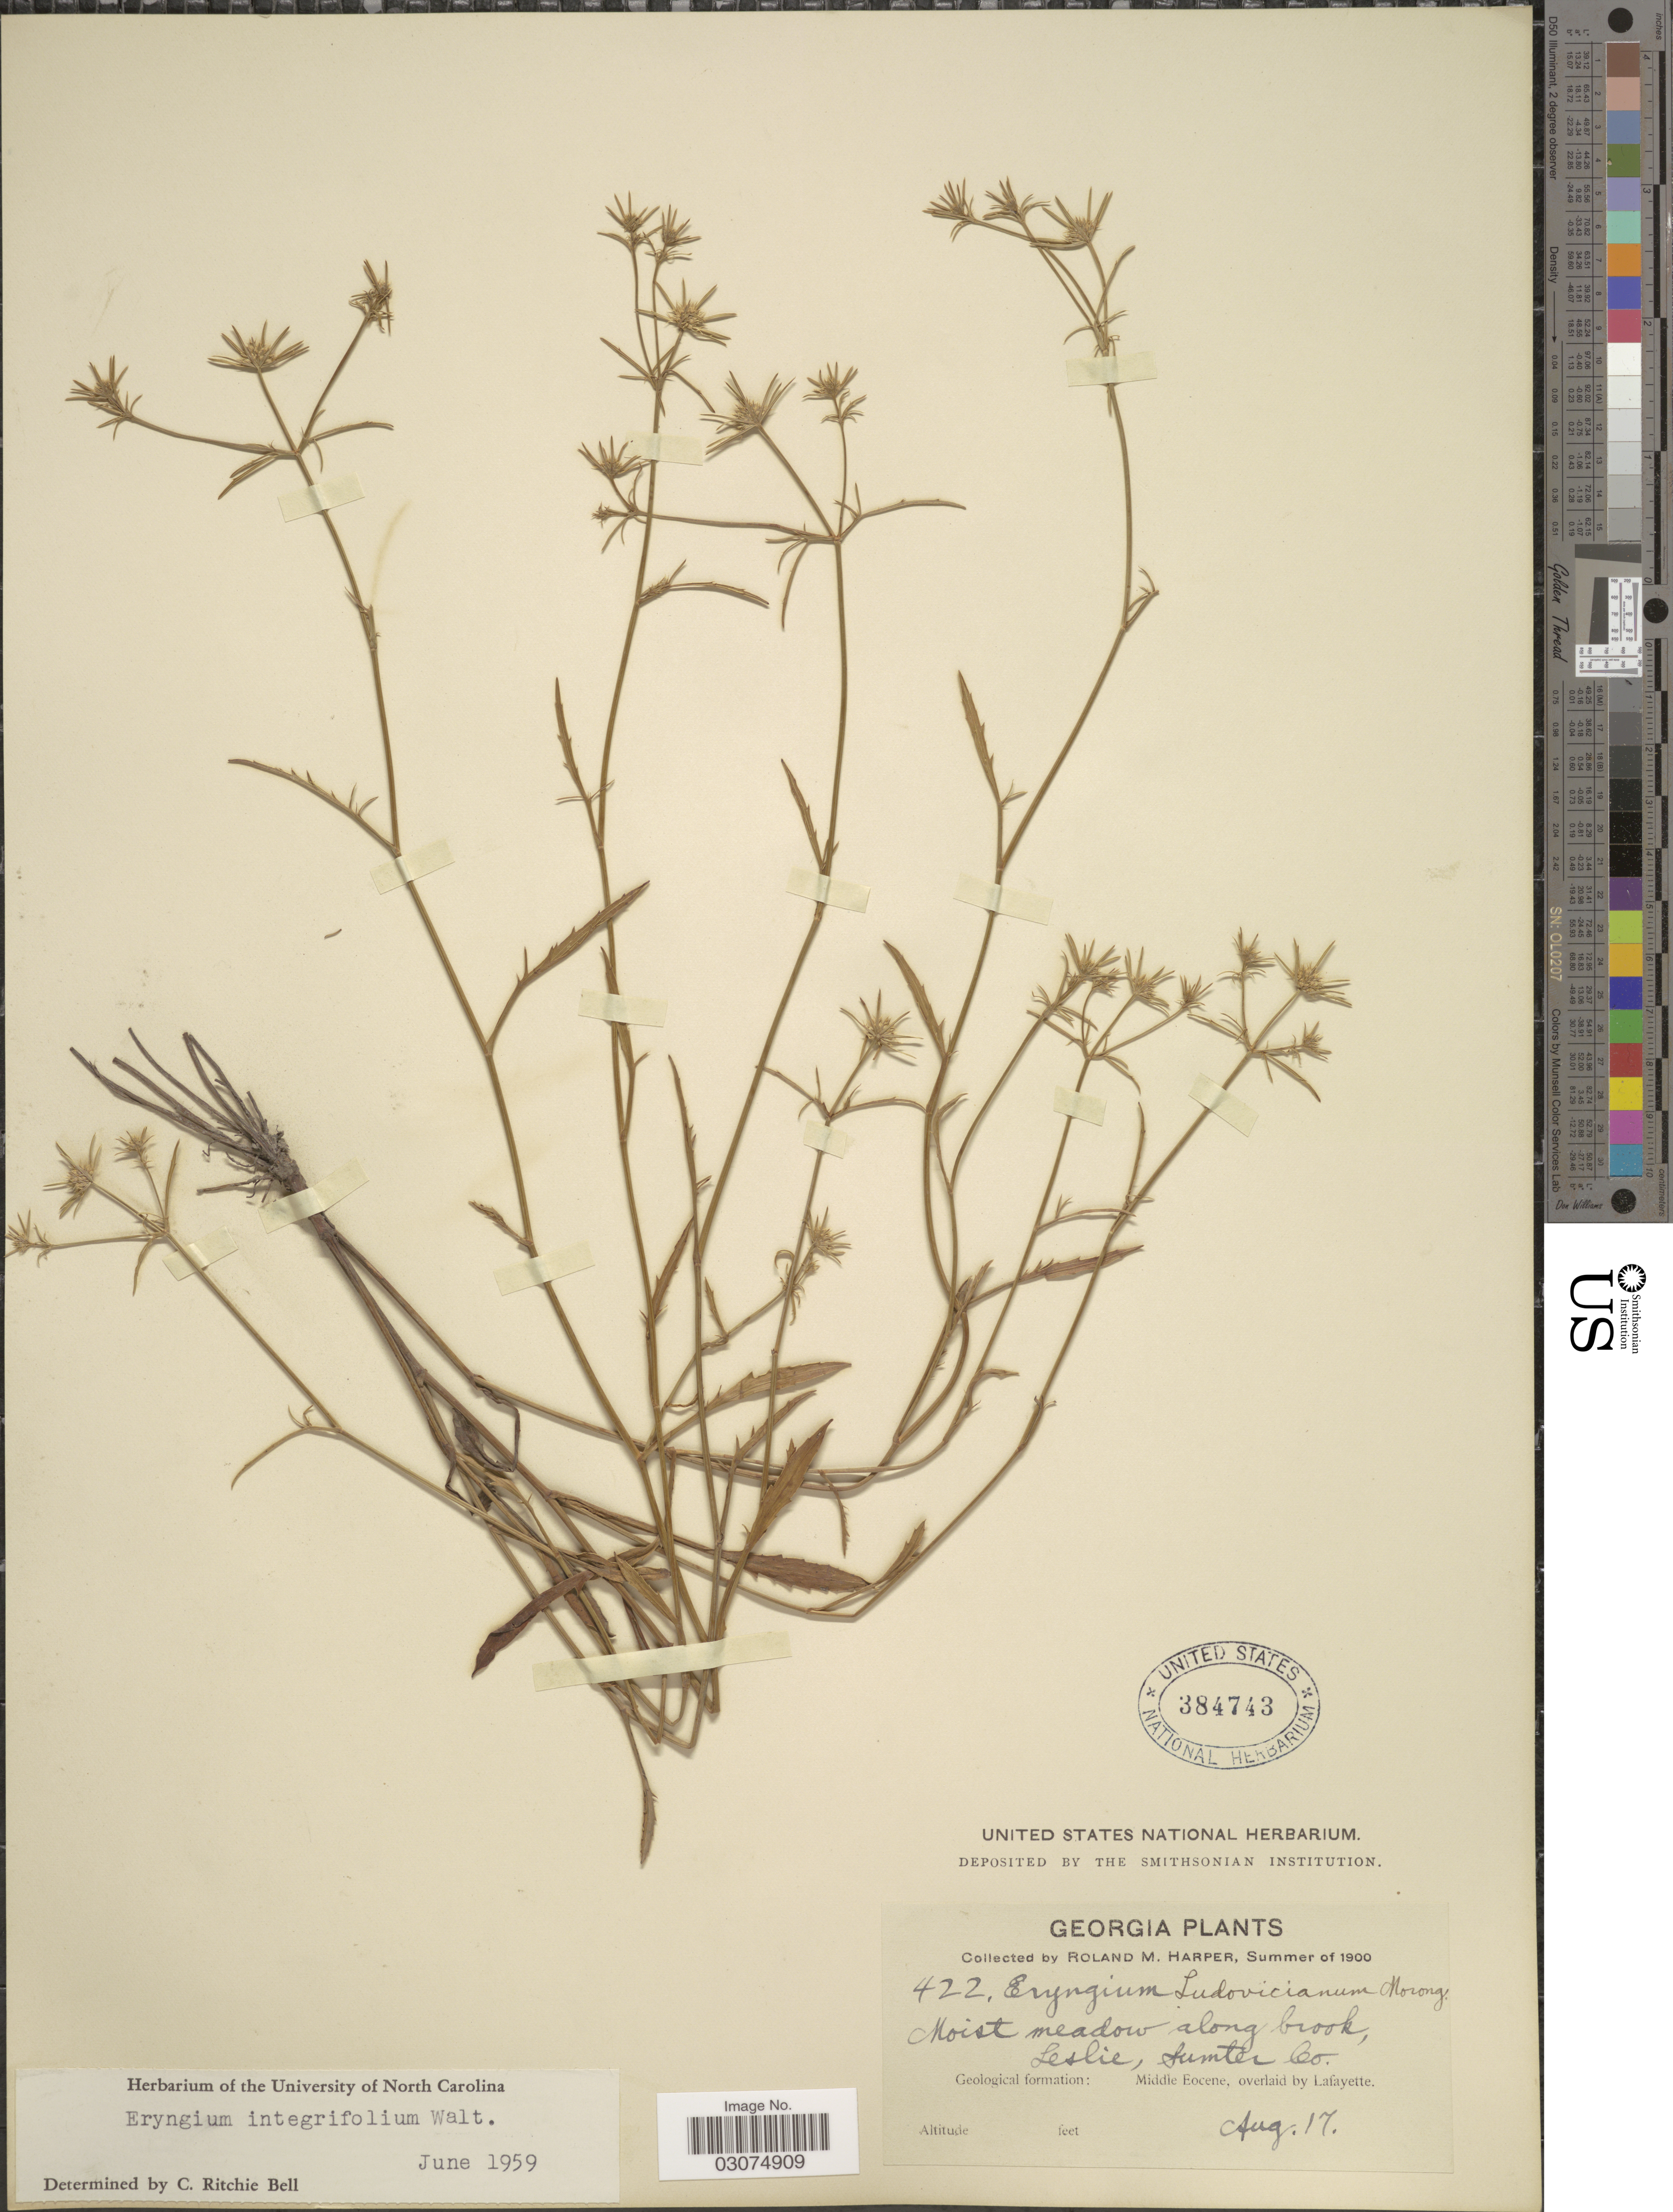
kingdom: Plantae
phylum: Tracheophyta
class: Magnoliopsida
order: Apiales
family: Apiaceae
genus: Eryngium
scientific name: Eryngium integrifolium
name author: Walter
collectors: R. M. Harper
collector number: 422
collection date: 1900-08-17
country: United States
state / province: Georgia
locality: Moist meadow along brook, Leslie, Sumter Co.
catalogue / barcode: US 384743